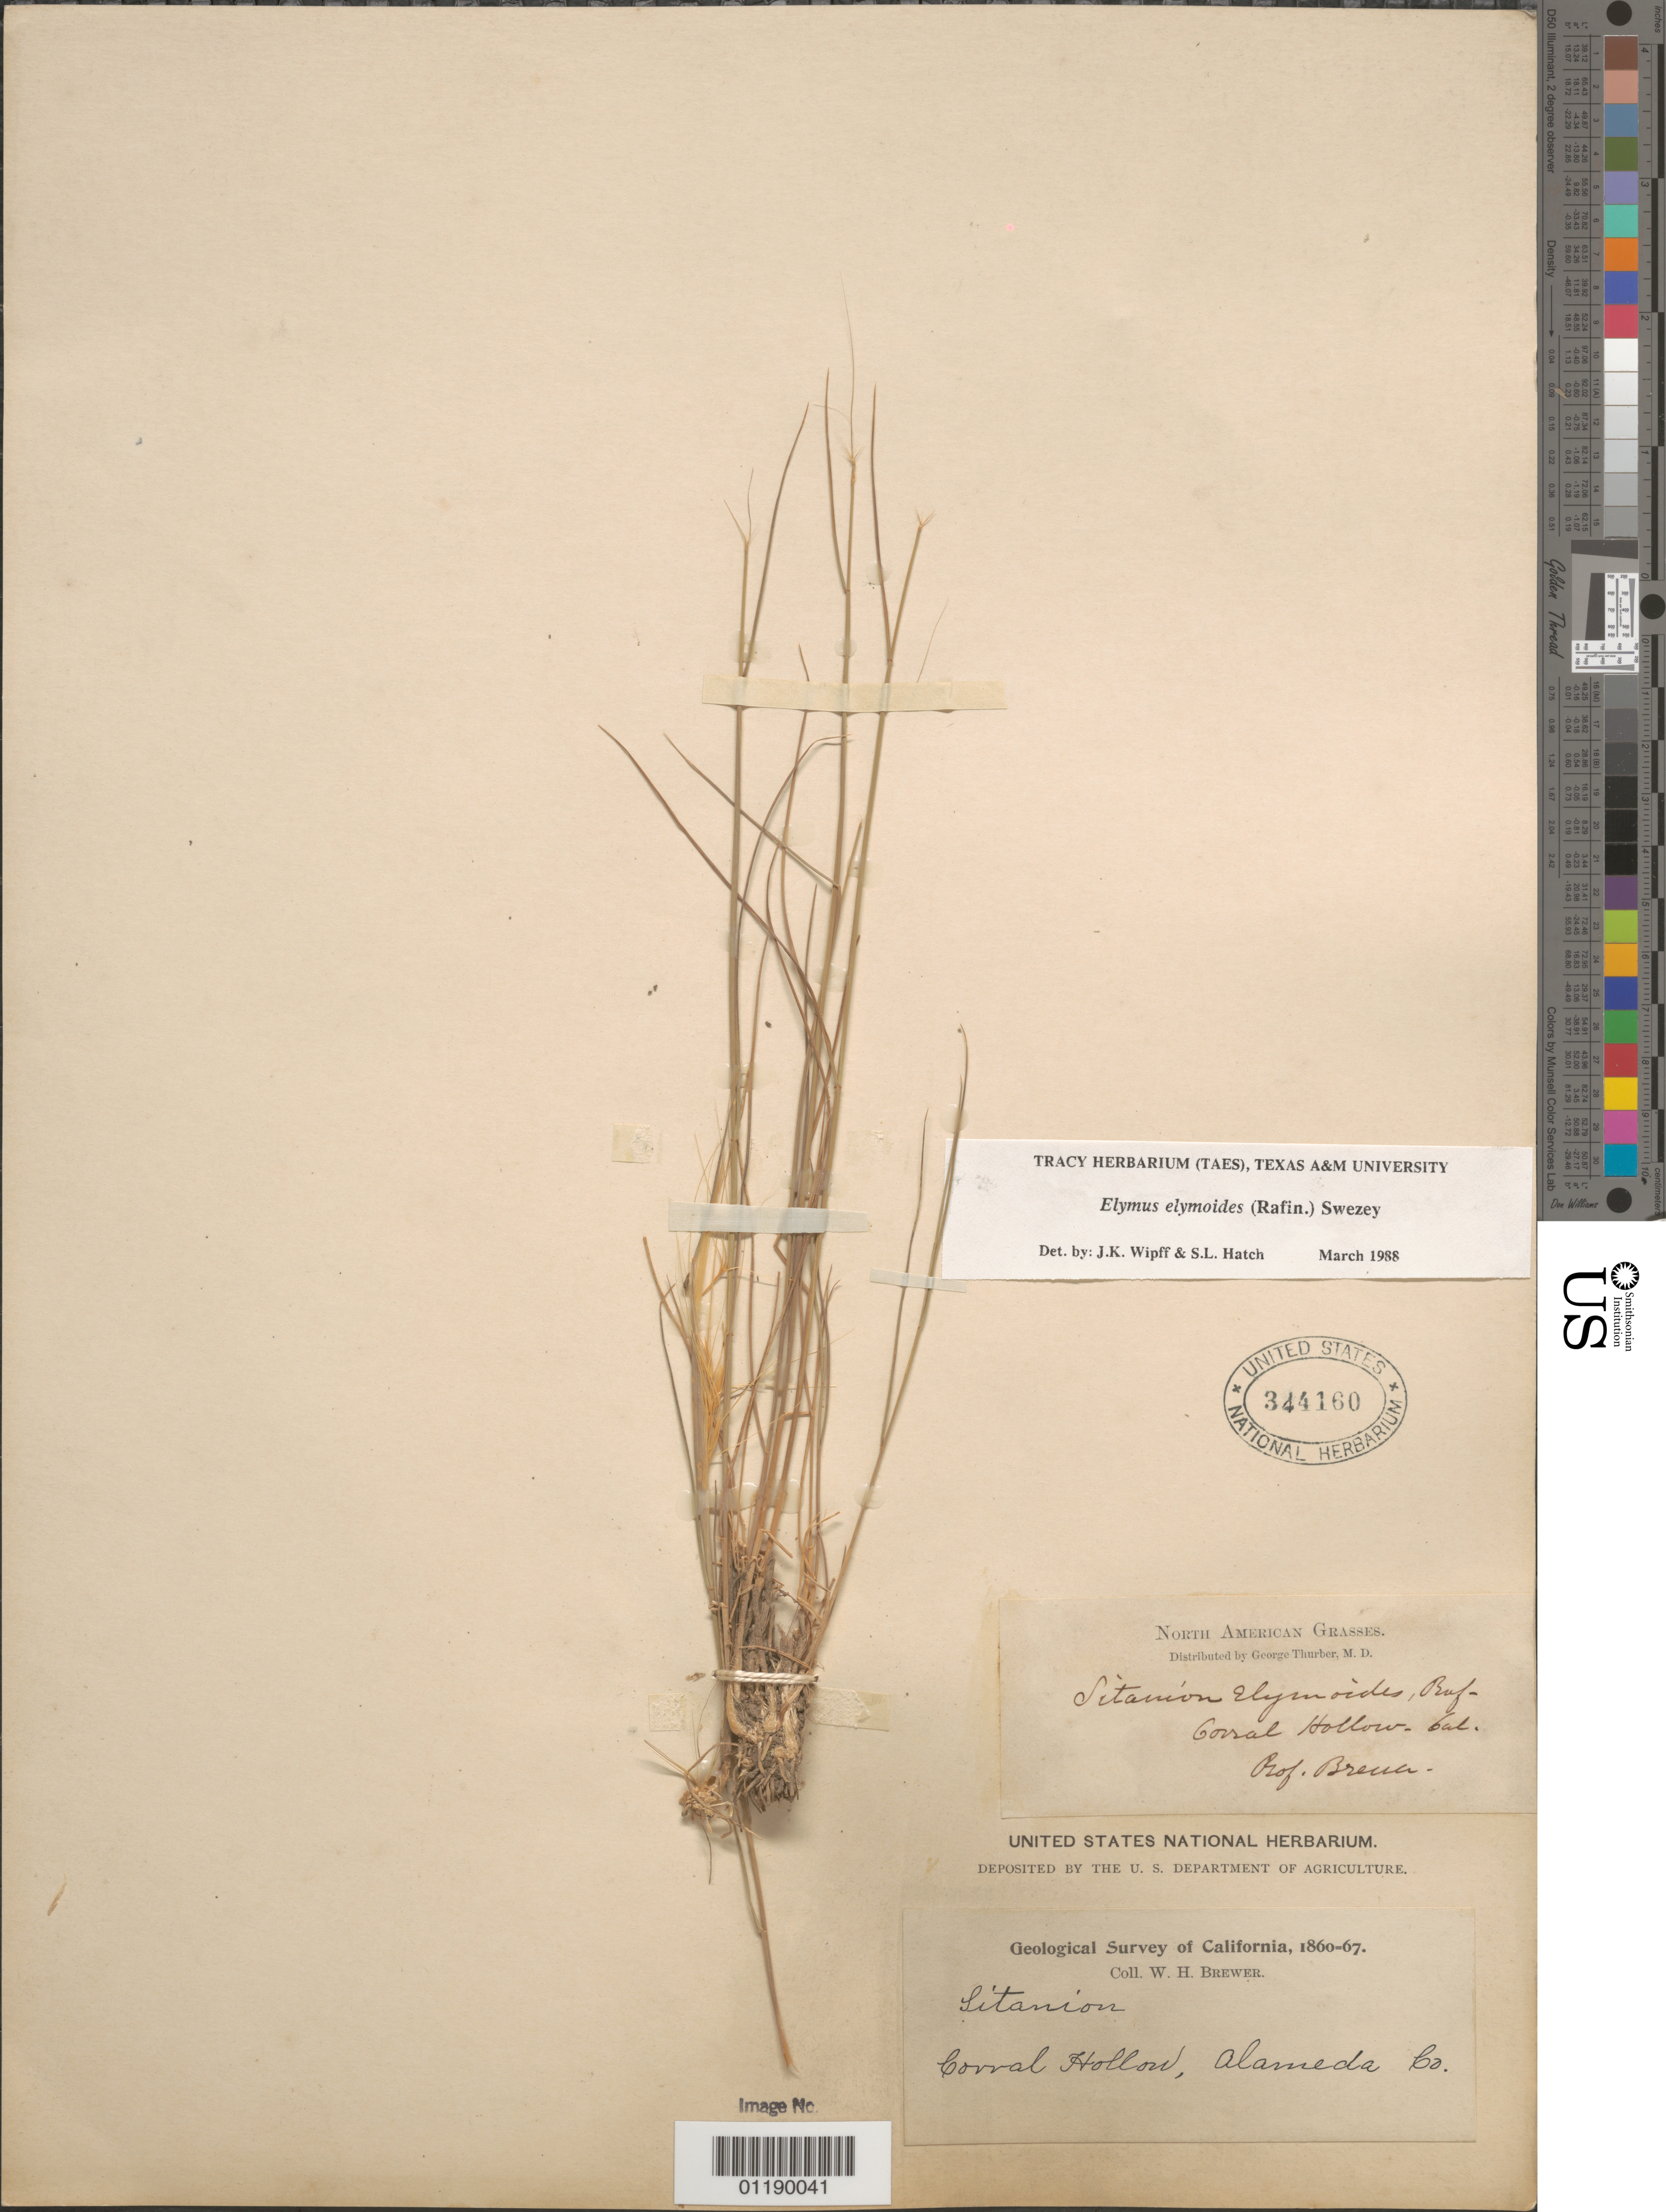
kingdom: Plantae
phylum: Tracheophyta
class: Liliopsida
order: Poales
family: Poaceae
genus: Elymus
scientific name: Elymus elymoides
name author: (Raf.) Swezey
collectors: W. H. Brewer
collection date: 1860/1867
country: United States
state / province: California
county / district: Alameda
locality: Corral Hollow.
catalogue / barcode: US 344160